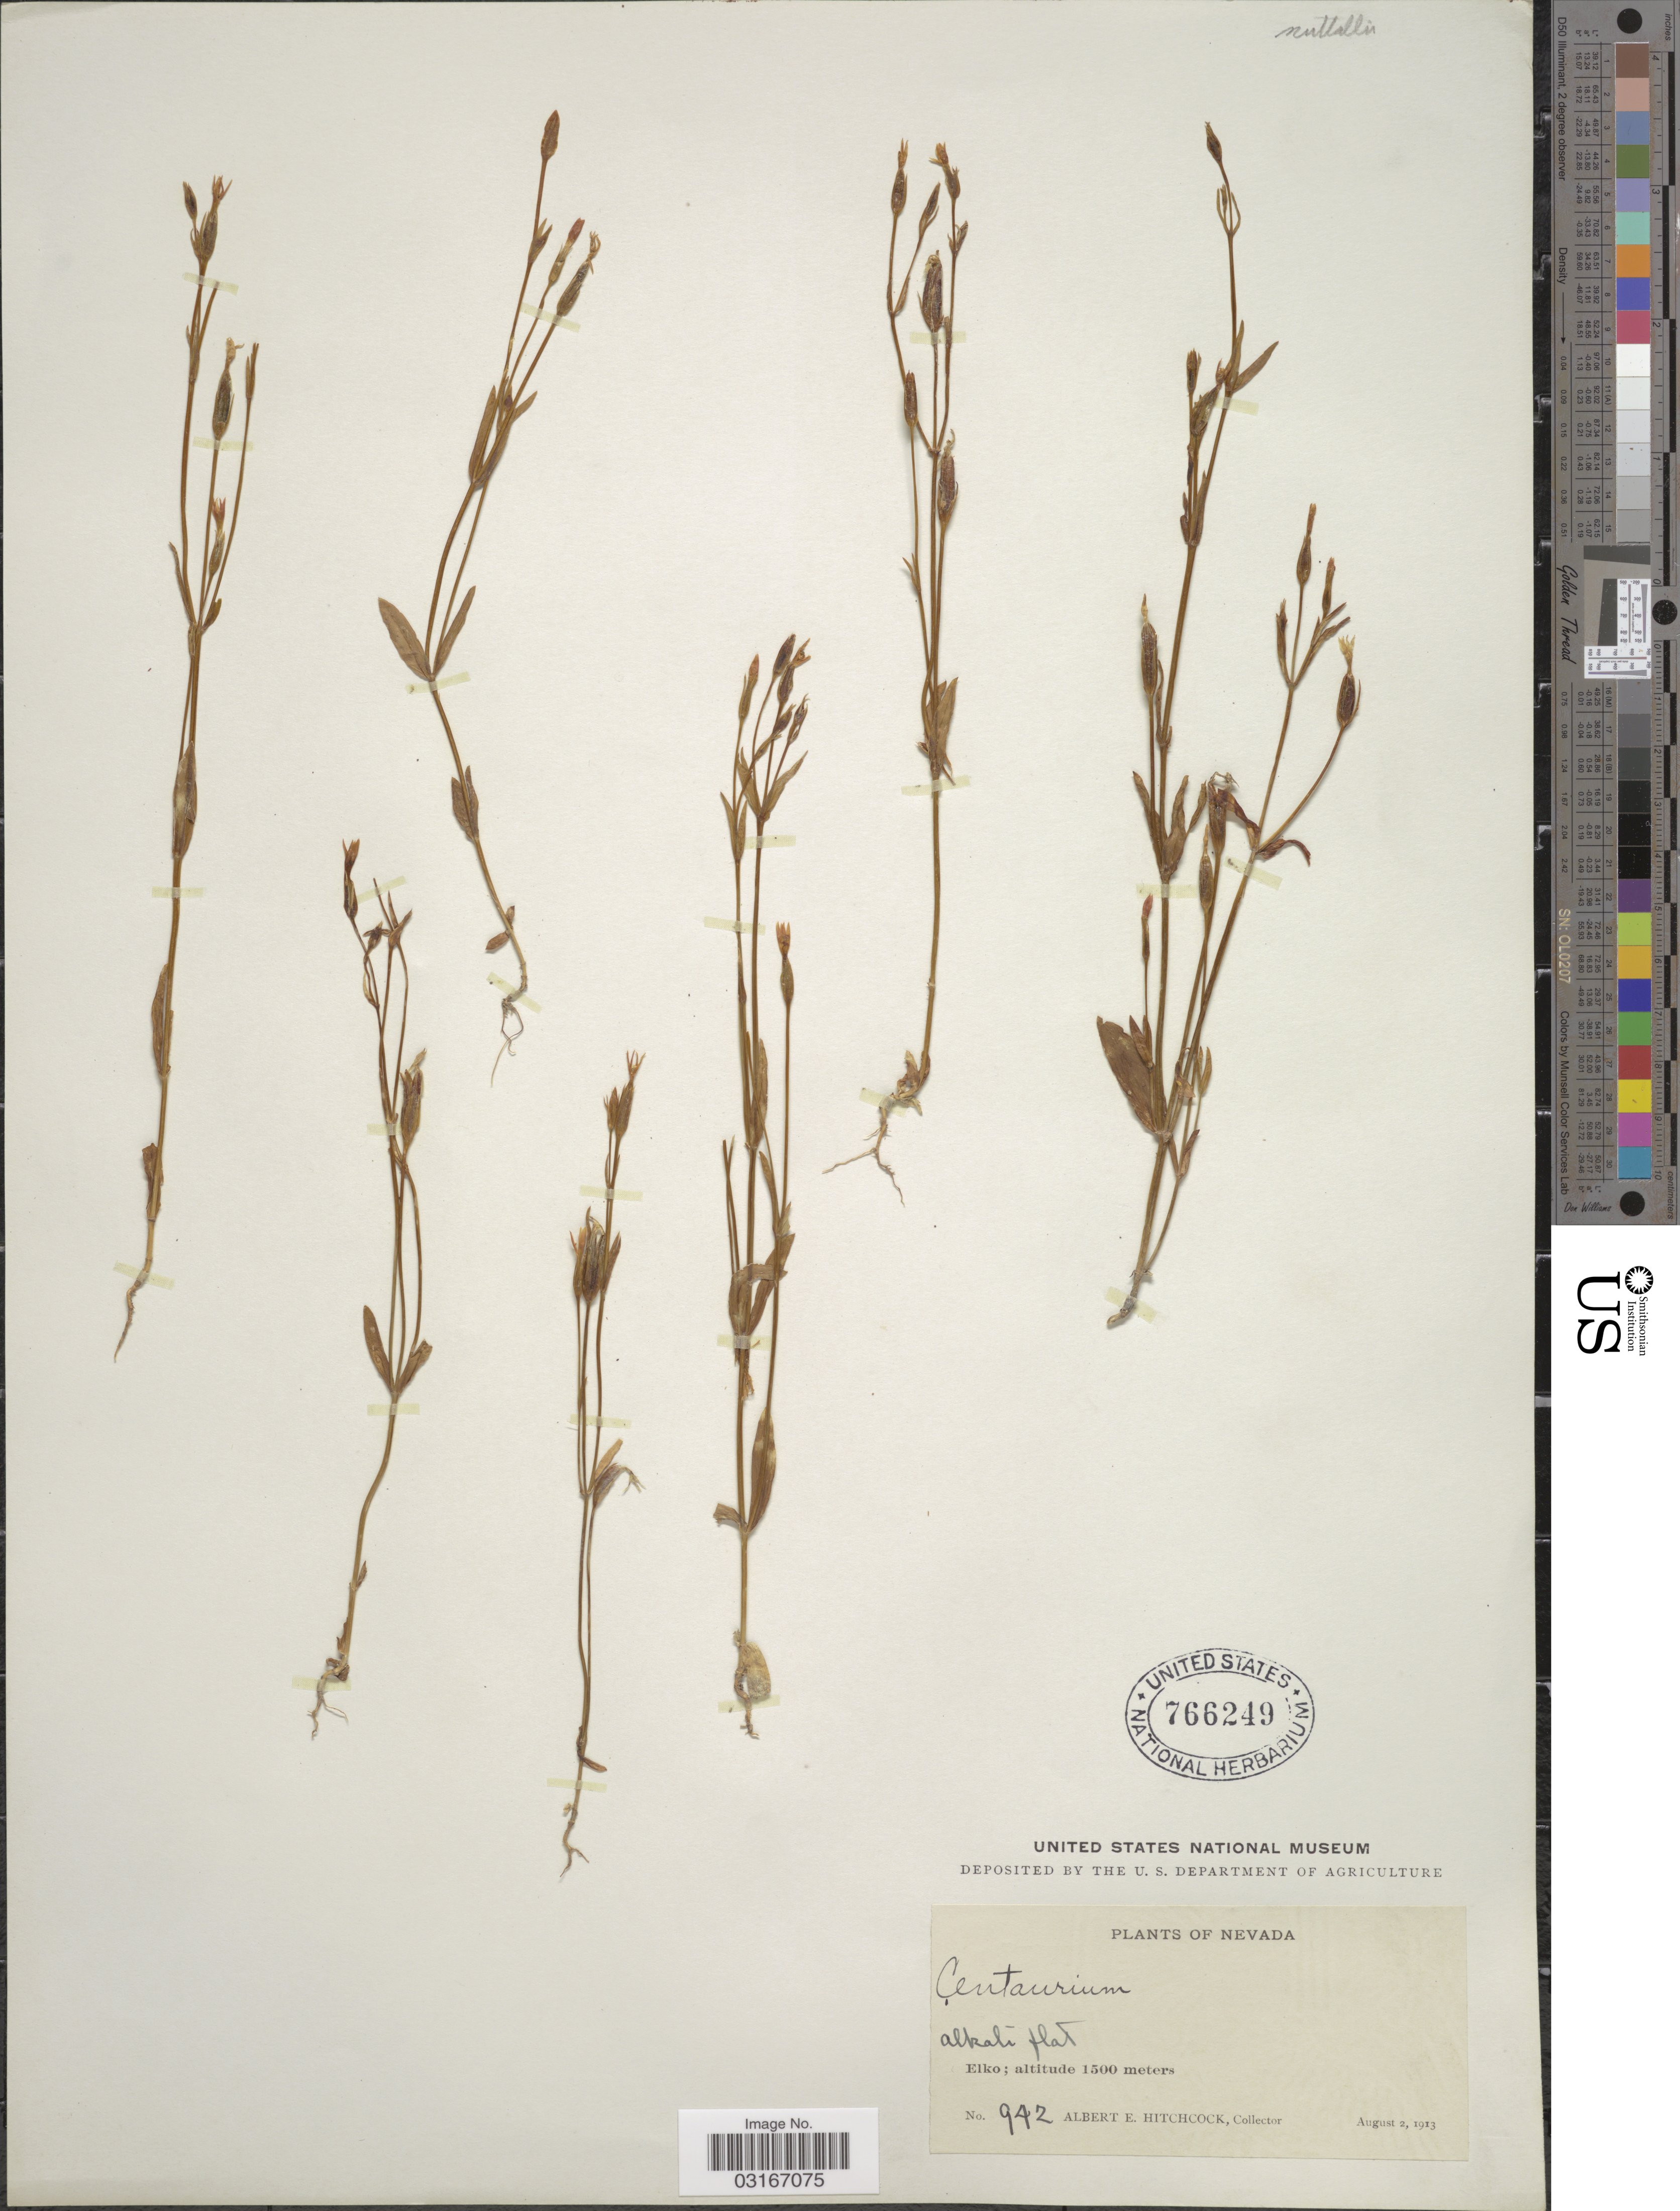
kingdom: Plantae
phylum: Tracheophyta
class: Magnoliopsida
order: Gentianales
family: Gentianaceae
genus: Centaurium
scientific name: Centaurium exaltatum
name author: (Griseb.) W. Wight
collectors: A. Hitchcock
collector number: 942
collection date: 1913-08-02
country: United States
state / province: Nevada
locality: Alkali flat. Elko.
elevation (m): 1500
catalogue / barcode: US 766249